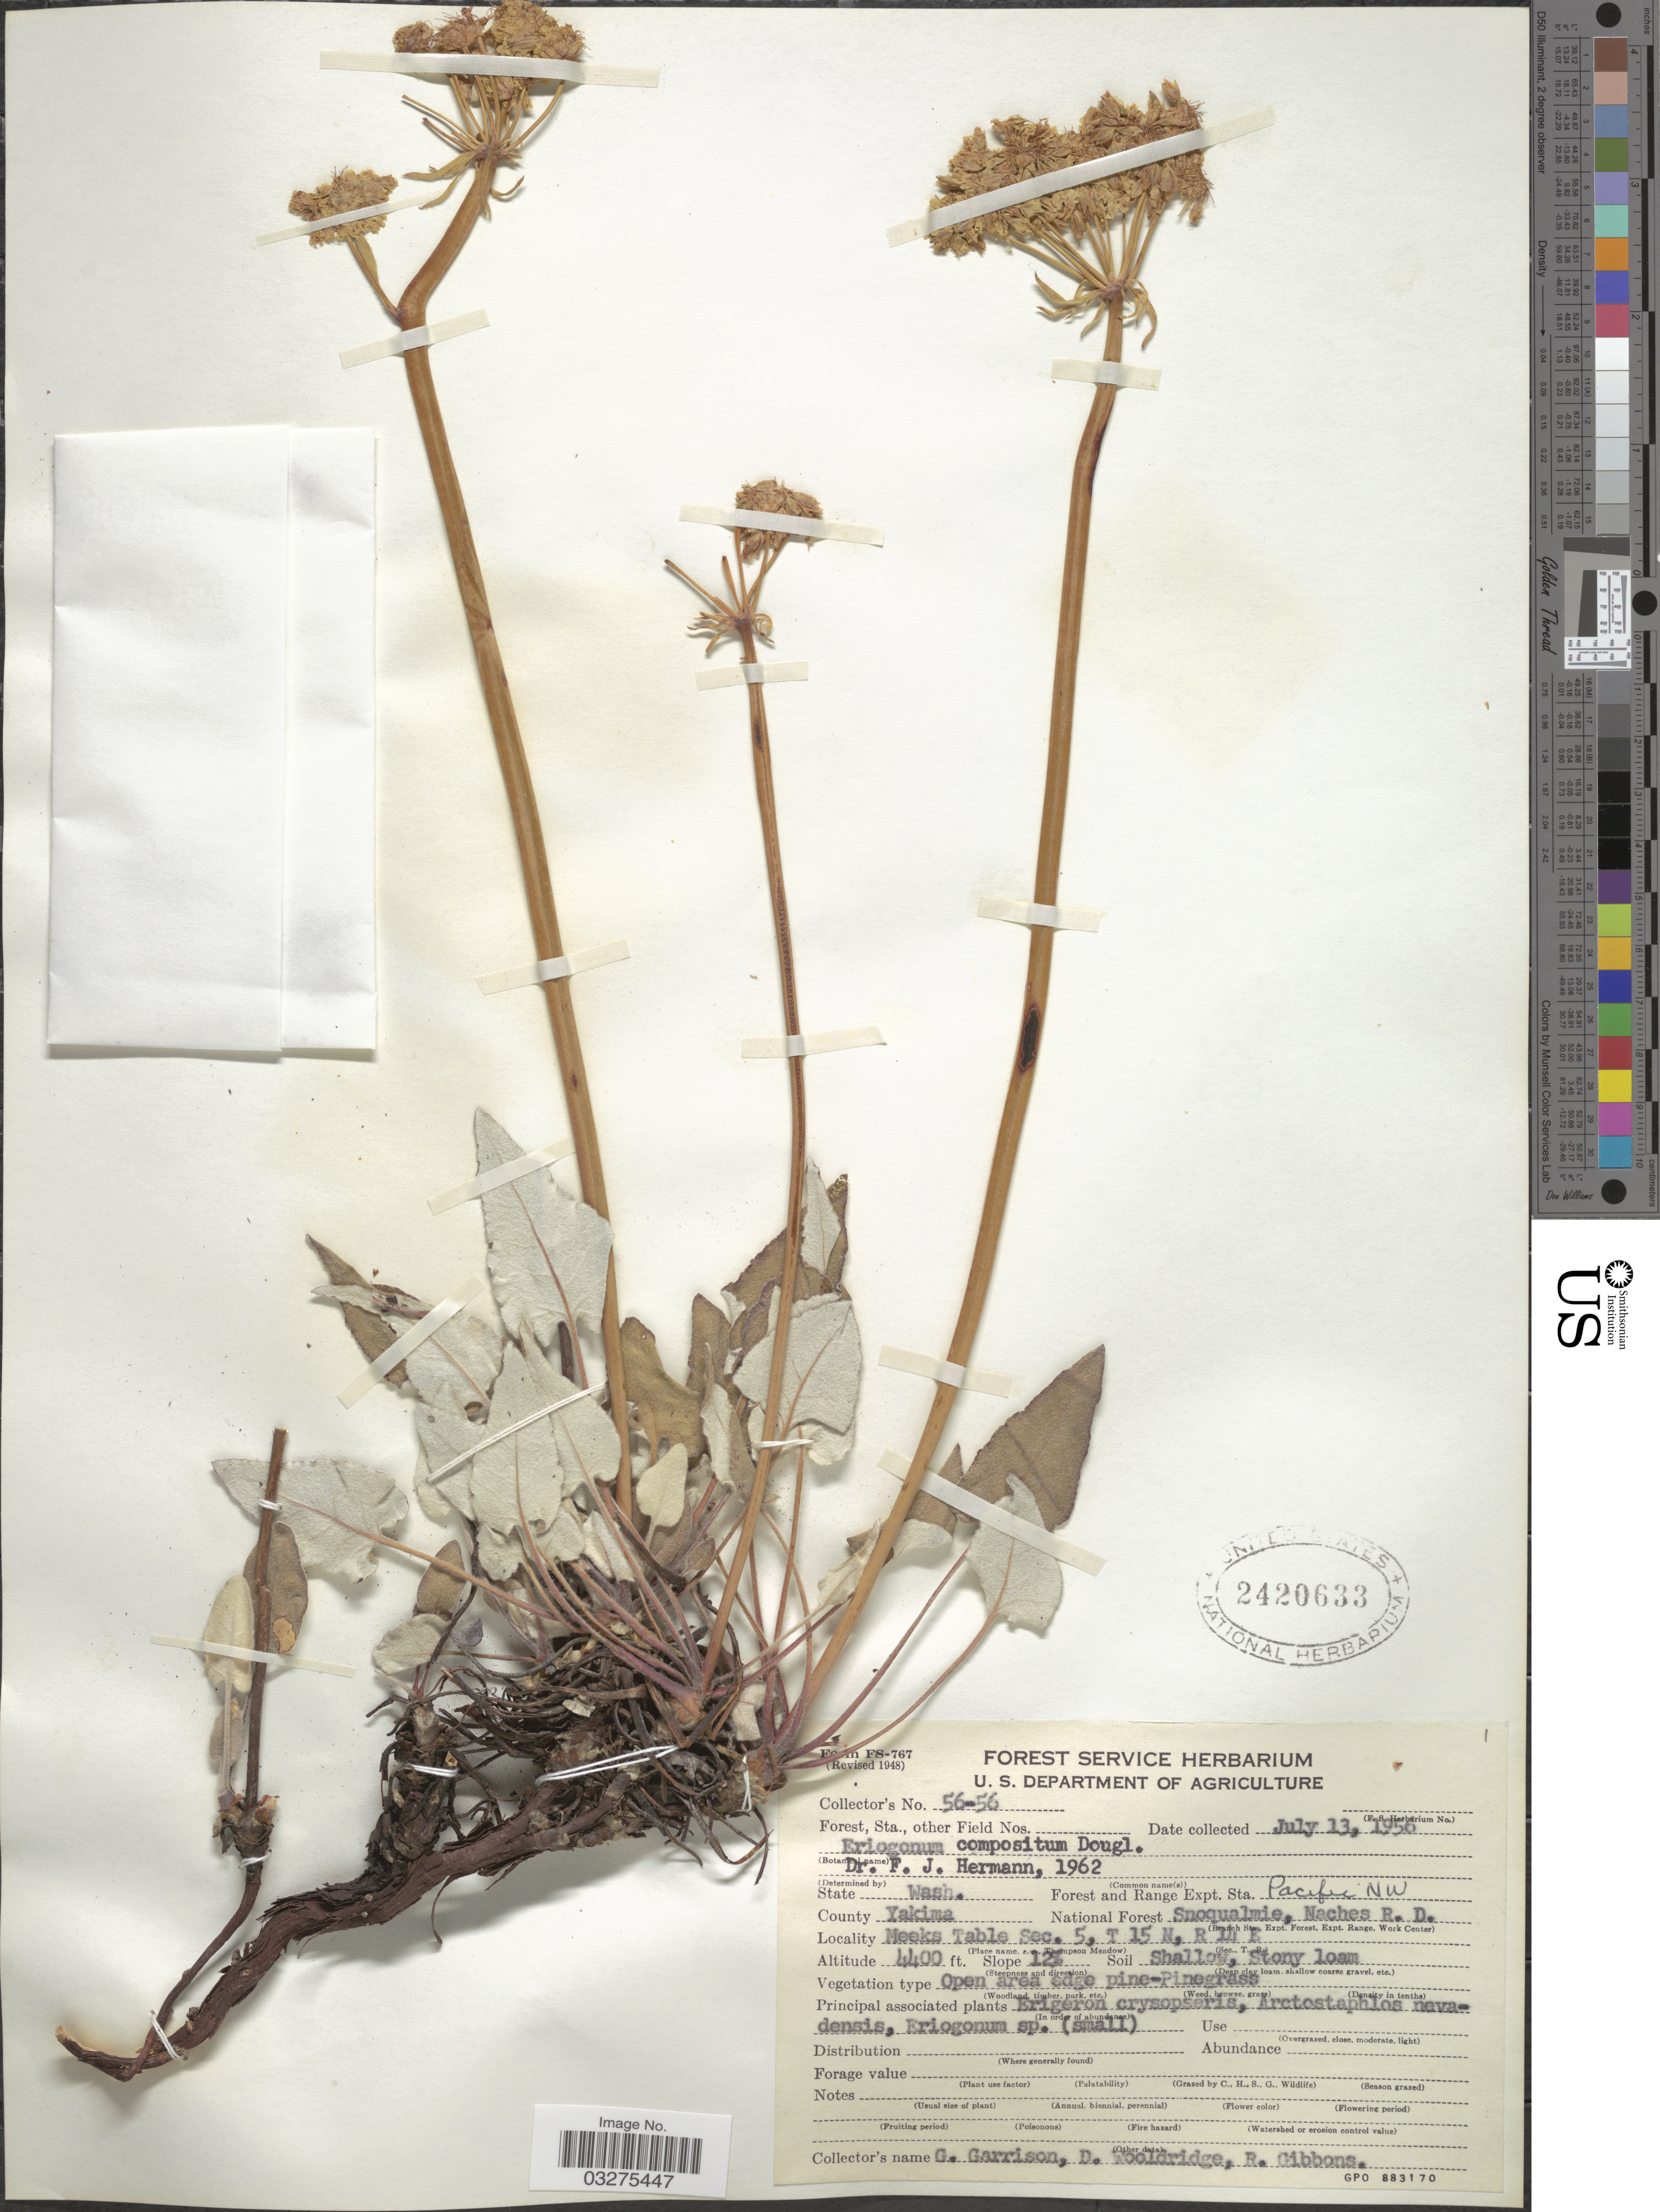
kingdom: Plantae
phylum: Tracheophyta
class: Magnoliopsida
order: Caryophyllales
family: Polygonaceae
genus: Eriogonum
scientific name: Eriogonum compositum var. compositum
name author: Douglas ex Benth.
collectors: G. Garrison, D. Wooldridge & R. Gibbons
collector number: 56-56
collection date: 1956-07-13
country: United States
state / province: Washington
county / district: Yakima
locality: Forest and Range Expt. Sta. Pacific NW. County Yakima. National Forest Snoqualmie, Naches R. D. Meeks Table Sec. 5, T 15 N, R 14 E.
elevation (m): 1341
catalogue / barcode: US 2420633